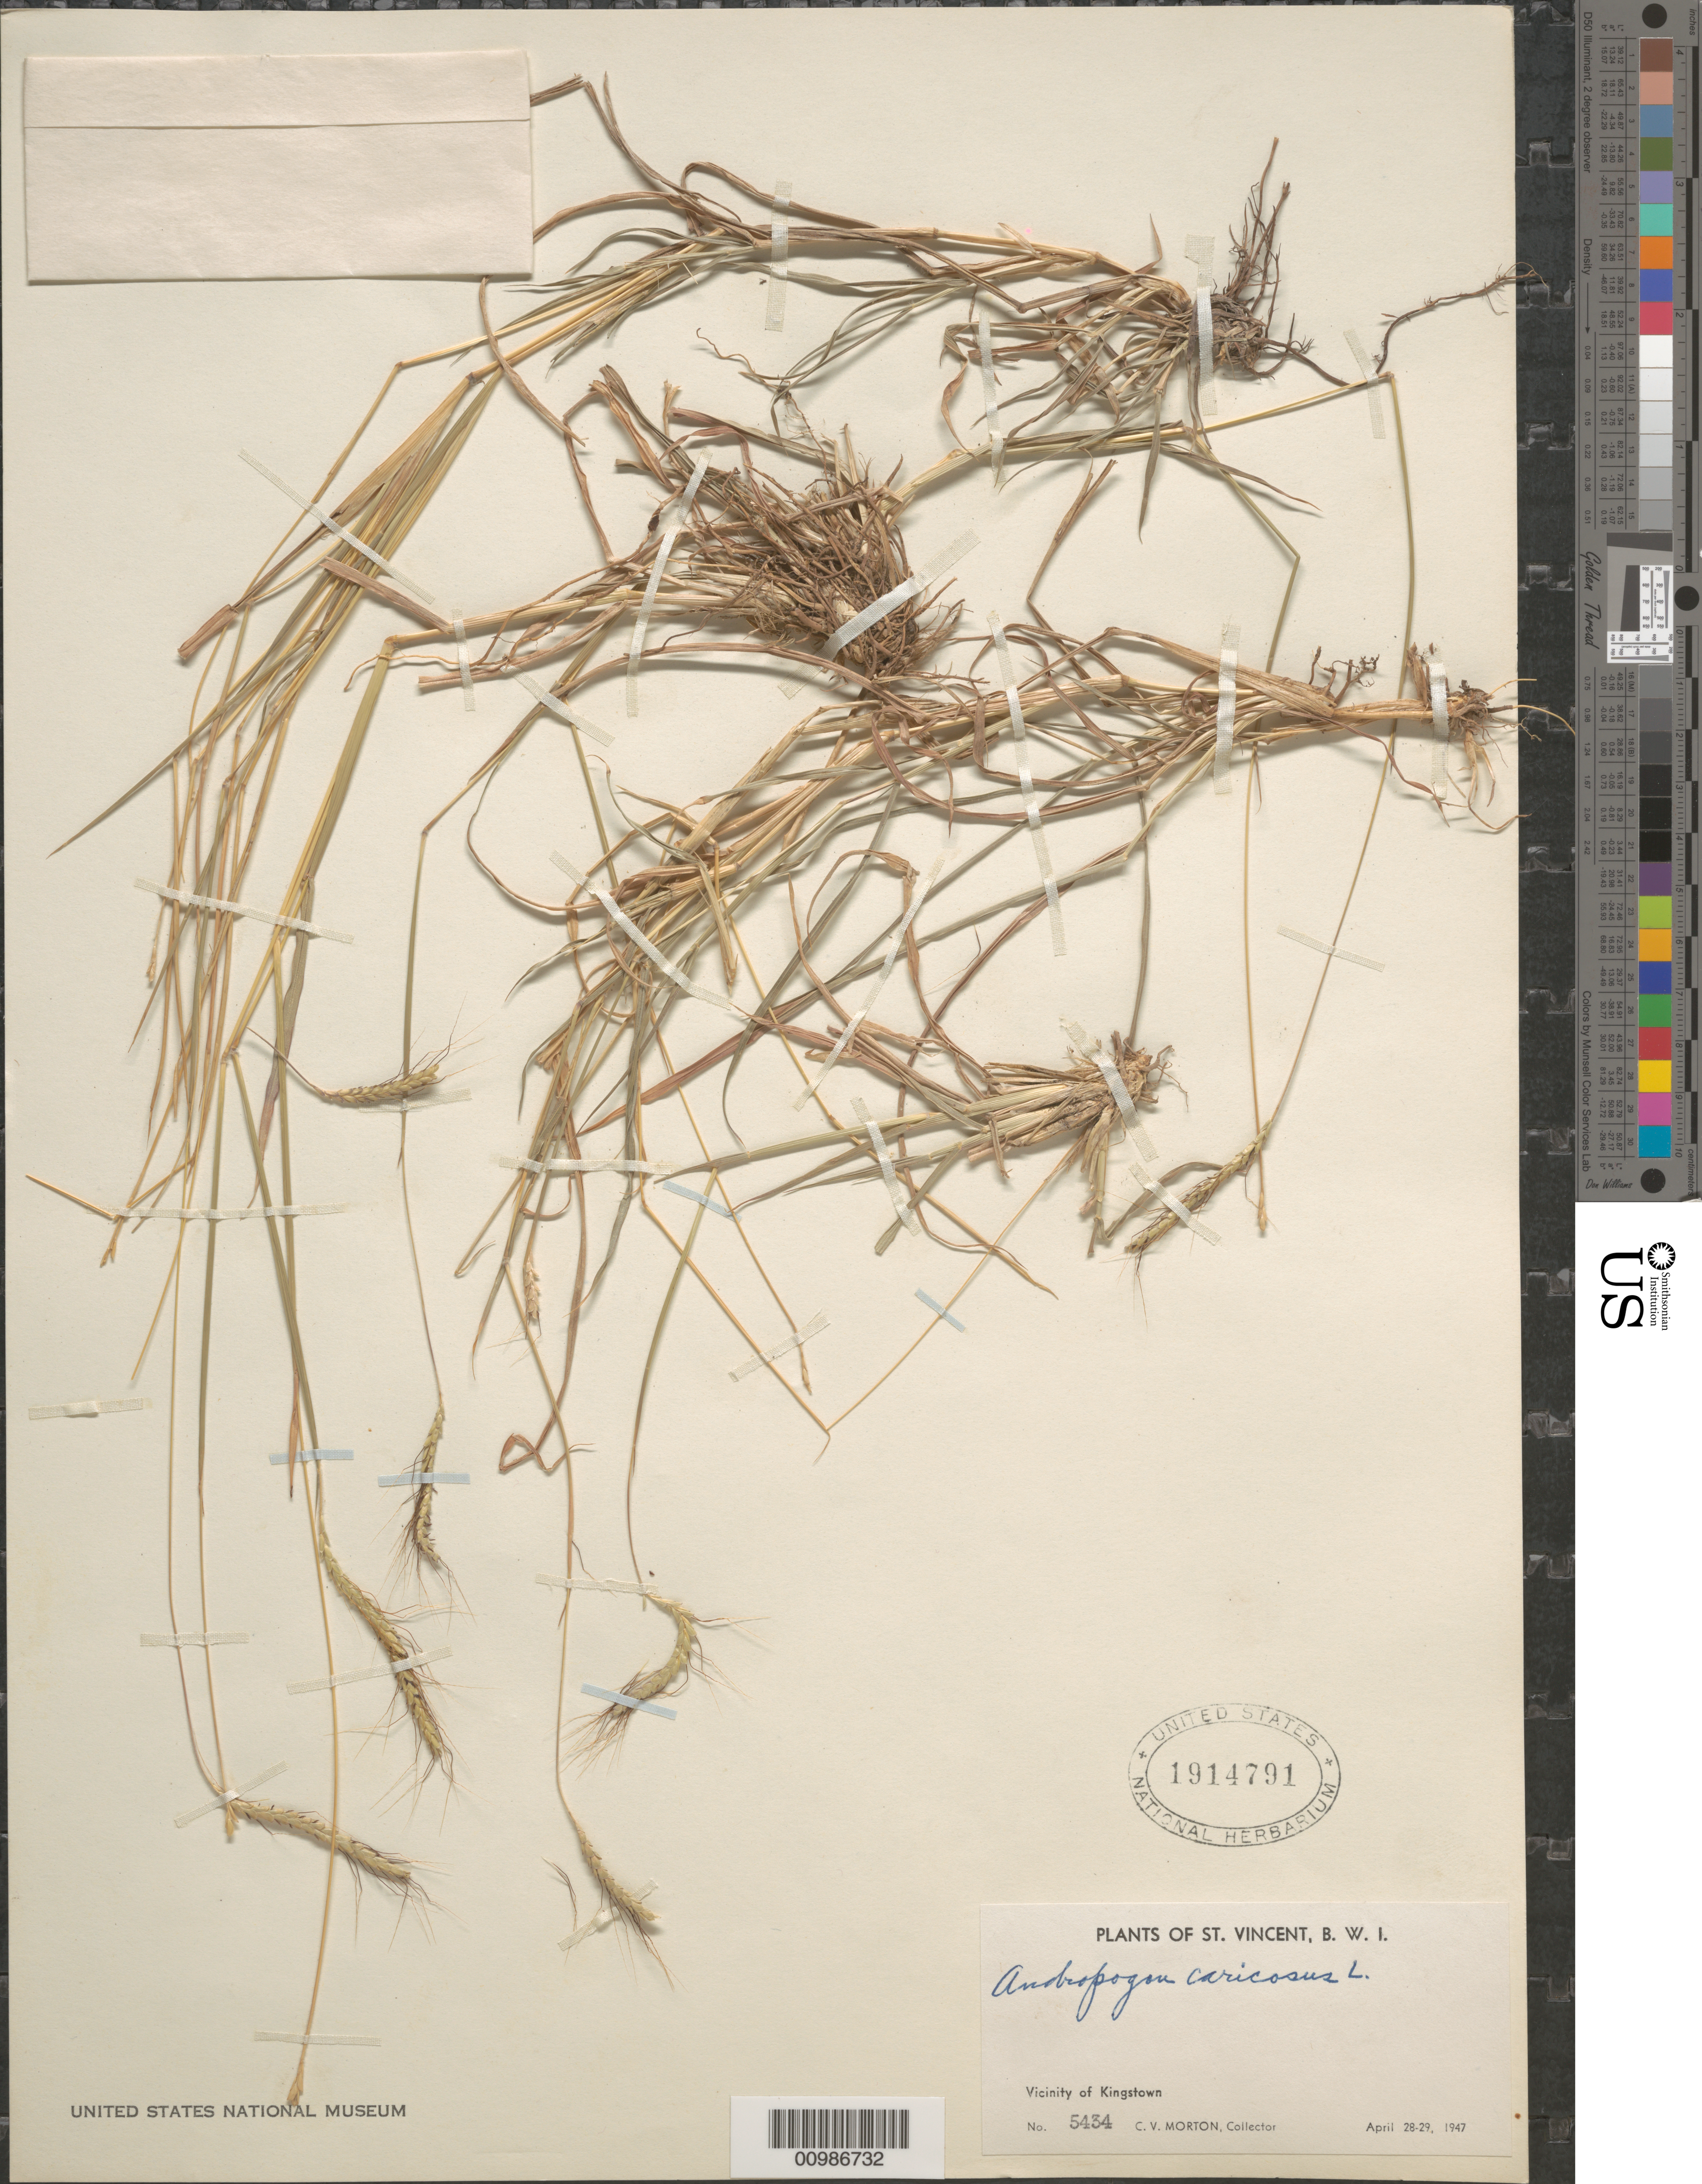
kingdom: Plantae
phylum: Tracheophyta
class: Liliopsida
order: Poales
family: Poaceae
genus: Andropogon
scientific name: Andropogon caricosus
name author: L.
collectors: C. V. Morton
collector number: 5434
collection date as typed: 28 Apr 1947 to 29 Apr 1947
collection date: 1947-04-28/1947-04-29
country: St. Vincent - Grenadines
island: St. Vincent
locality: Vicinity of Kingstown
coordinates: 0 N, 0 E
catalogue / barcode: US 1914791